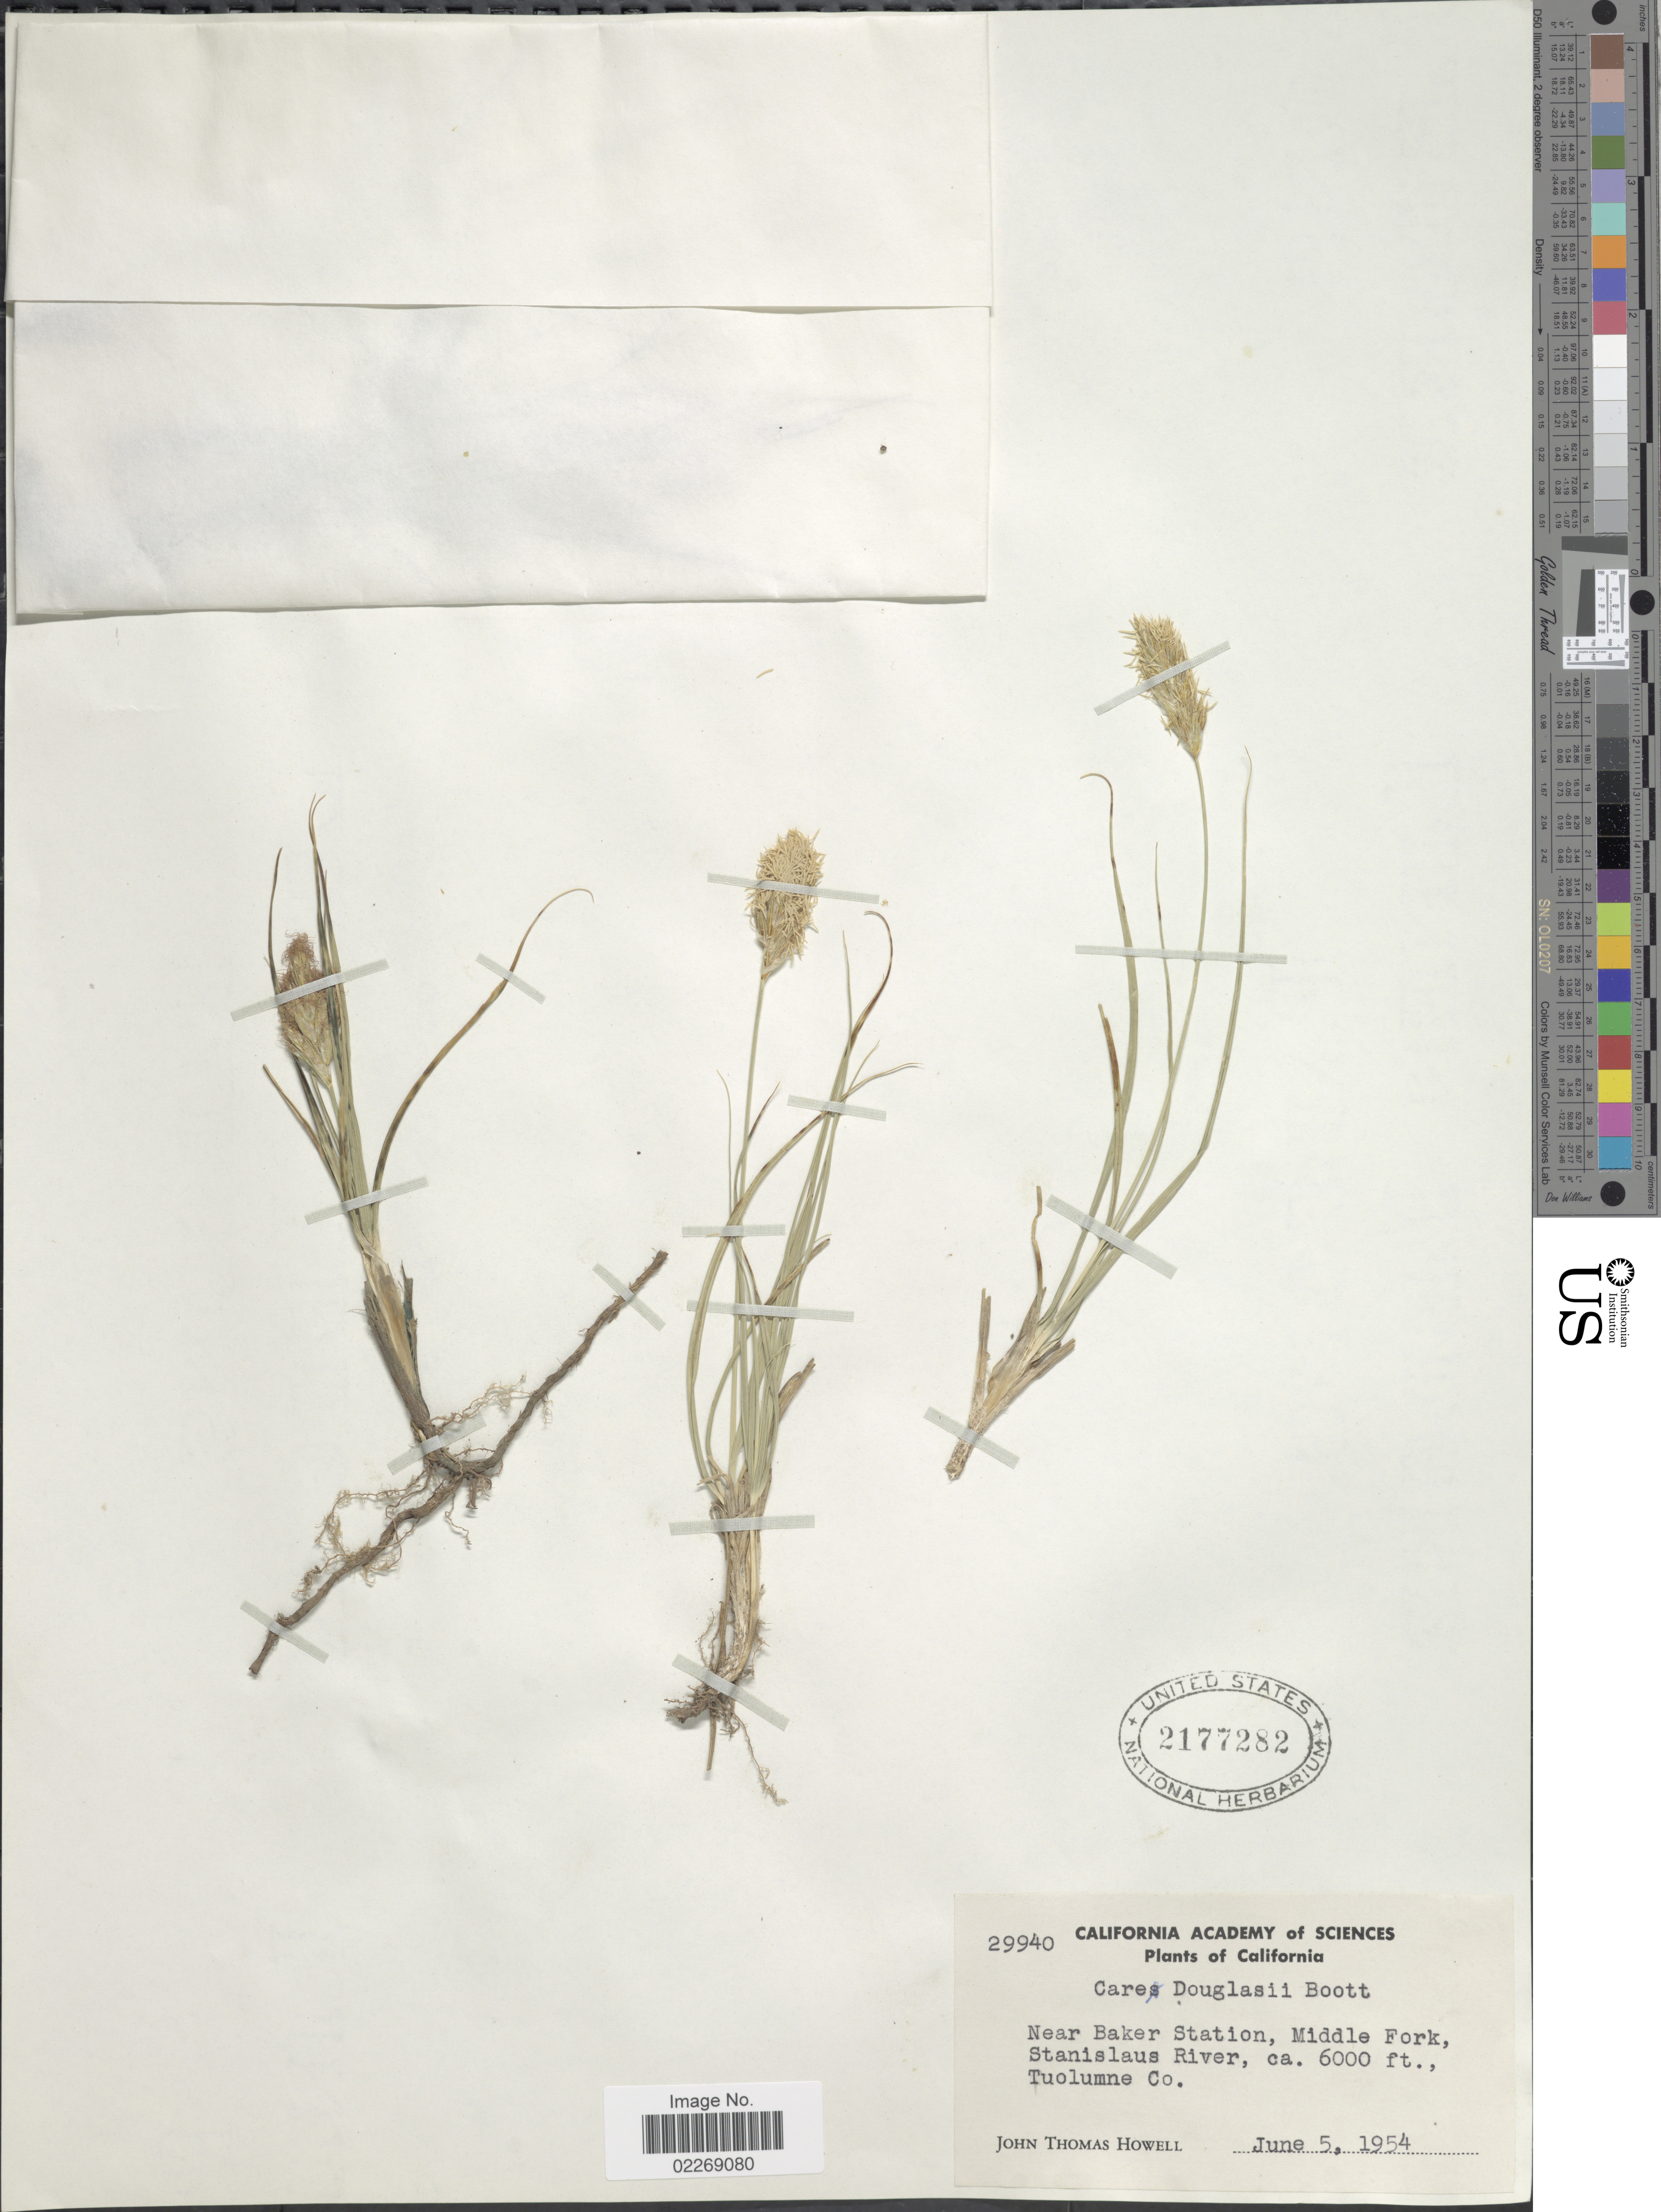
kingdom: Plantae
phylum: Tracheophyta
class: Liliopsida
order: Poales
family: Cyperaceae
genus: Carex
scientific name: Carex douglasii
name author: Boott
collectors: J. T. Howell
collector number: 29940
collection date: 1954-06-05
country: United States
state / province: California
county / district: Tuolumne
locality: Near Baker Station, Middle Fork, Stanislaus River, Tuolumne Co.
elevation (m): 1829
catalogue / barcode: US 2177282